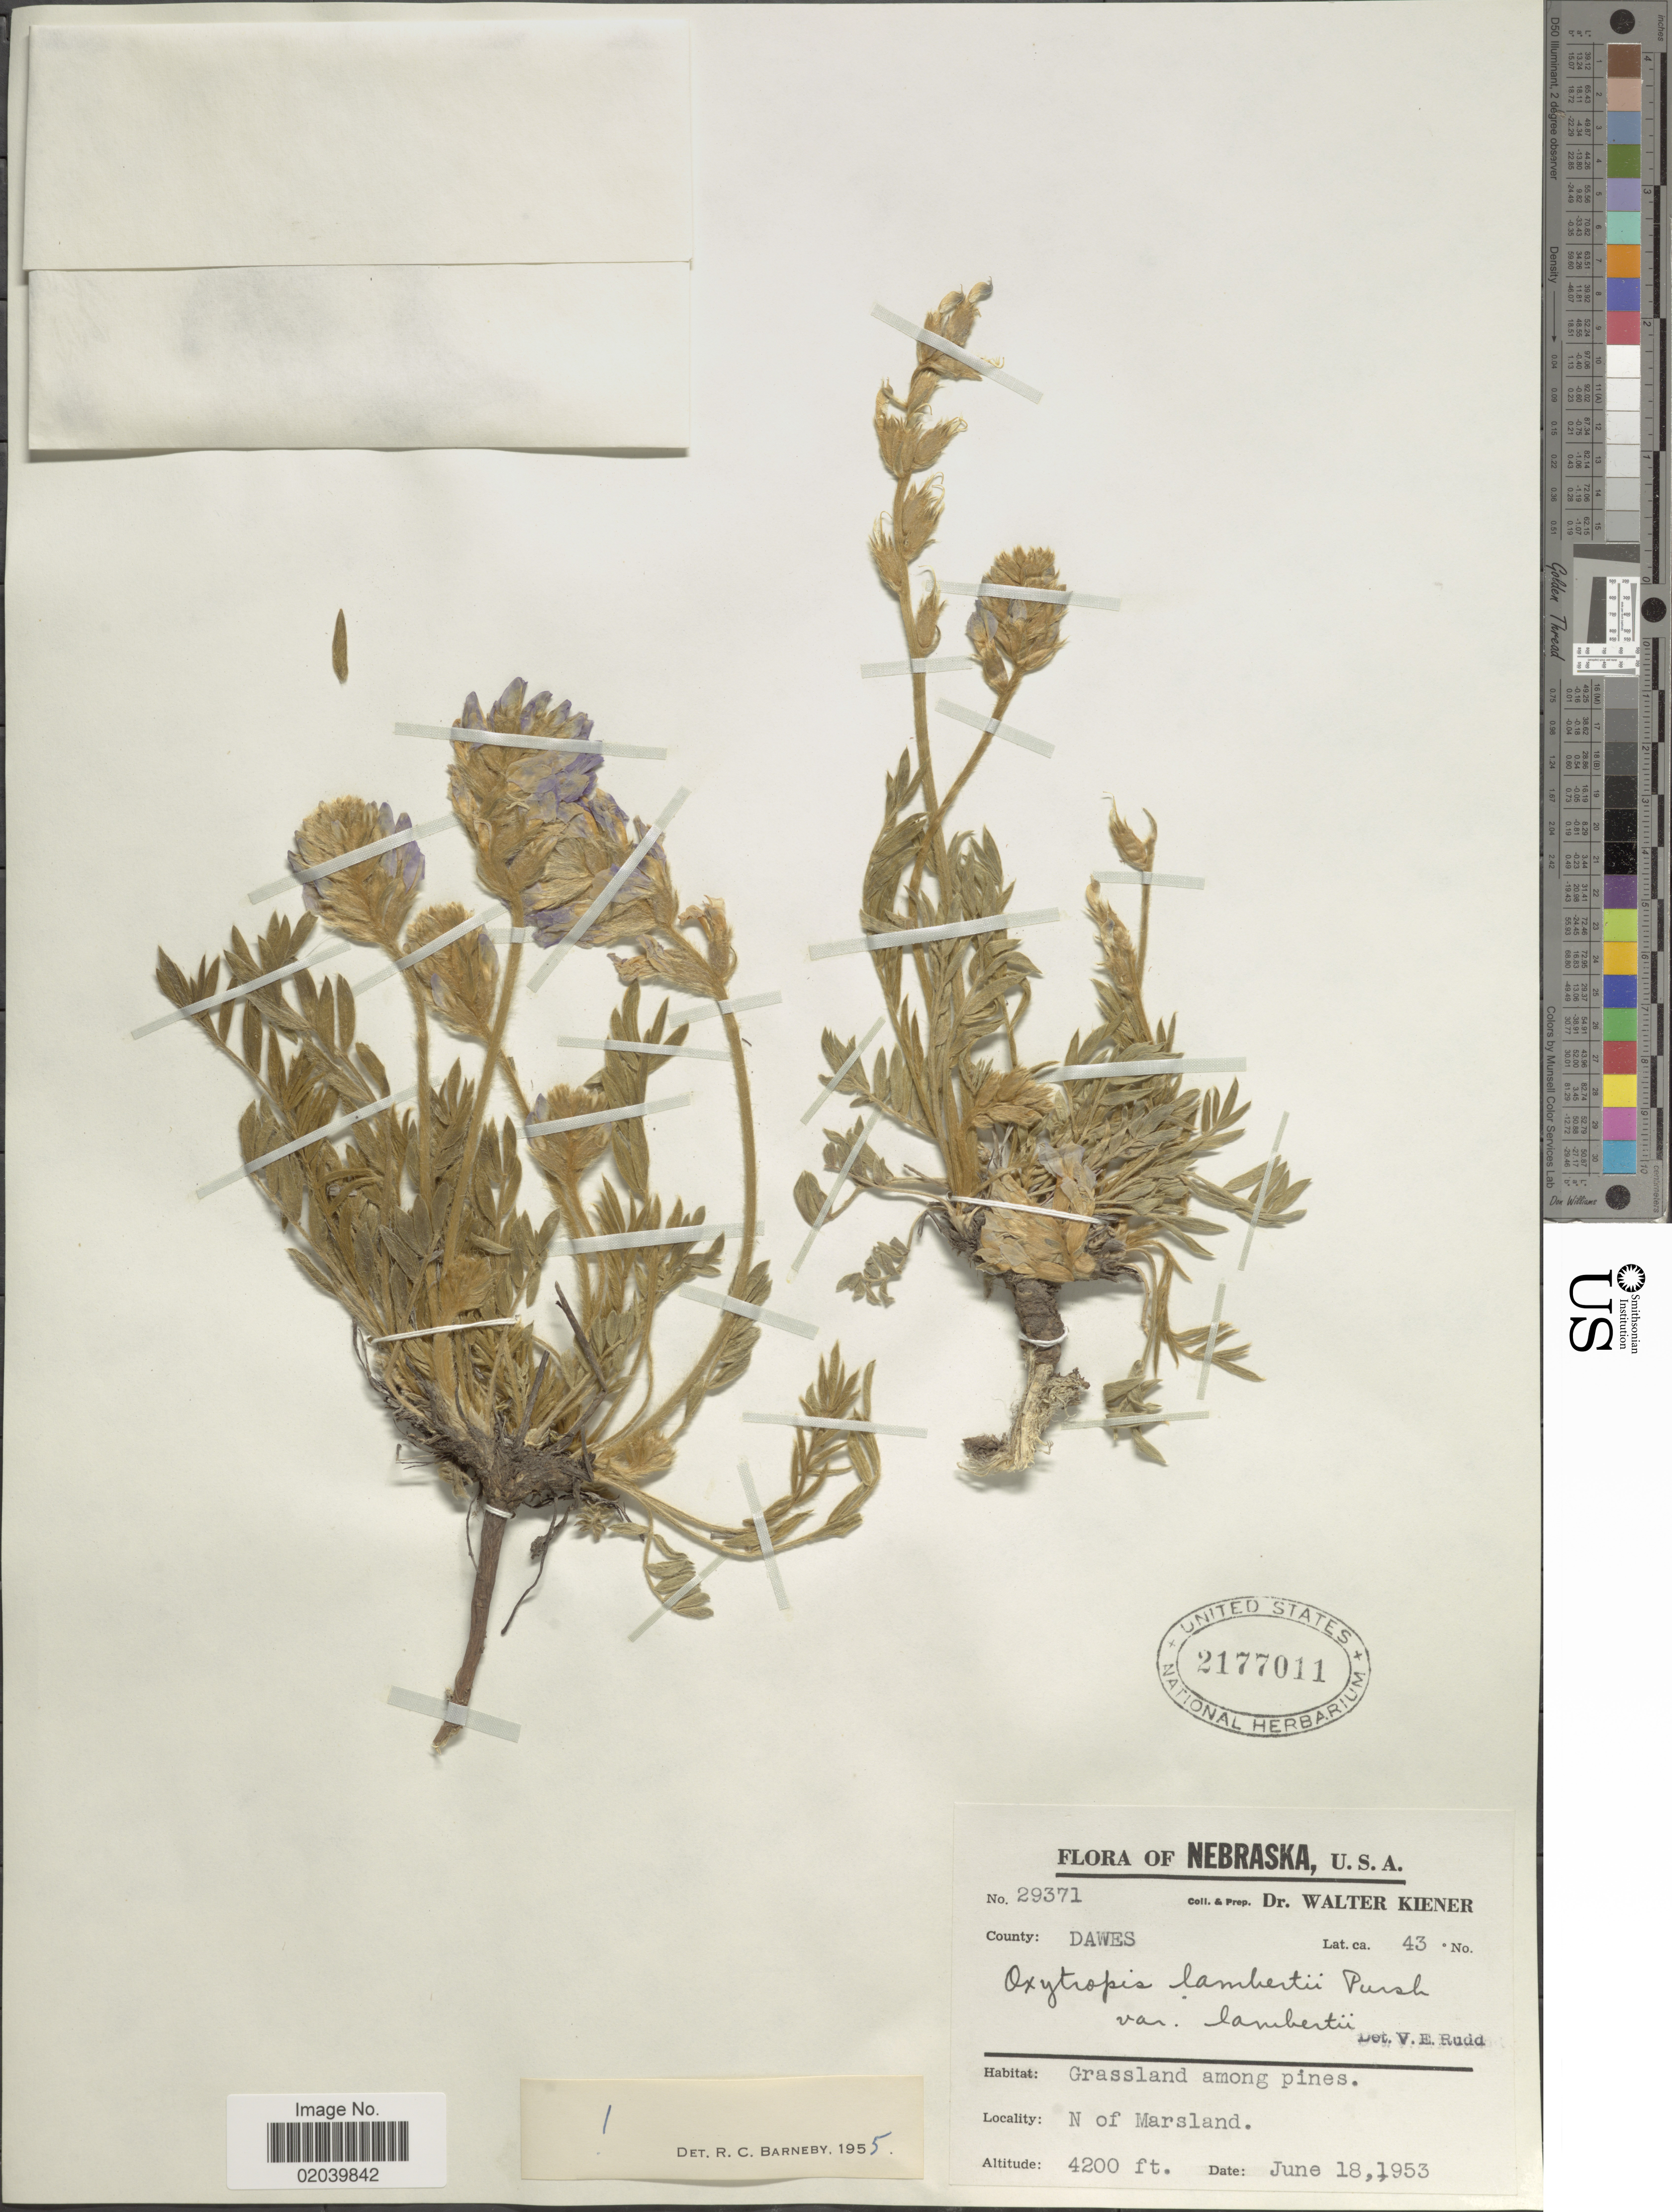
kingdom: Plantae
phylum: Tracheophyta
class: Magnoliopsida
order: Fabales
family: Fabaceae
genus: Oxytropis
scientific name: Oxytropis lambertii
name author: Pursh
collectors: W. Kiener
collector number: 29371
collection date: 1953-06-18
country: United States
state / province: Nebraska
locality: County: Dawes. Grassland among pines. N of Marsland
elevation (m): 1280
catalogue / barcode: US 2177011